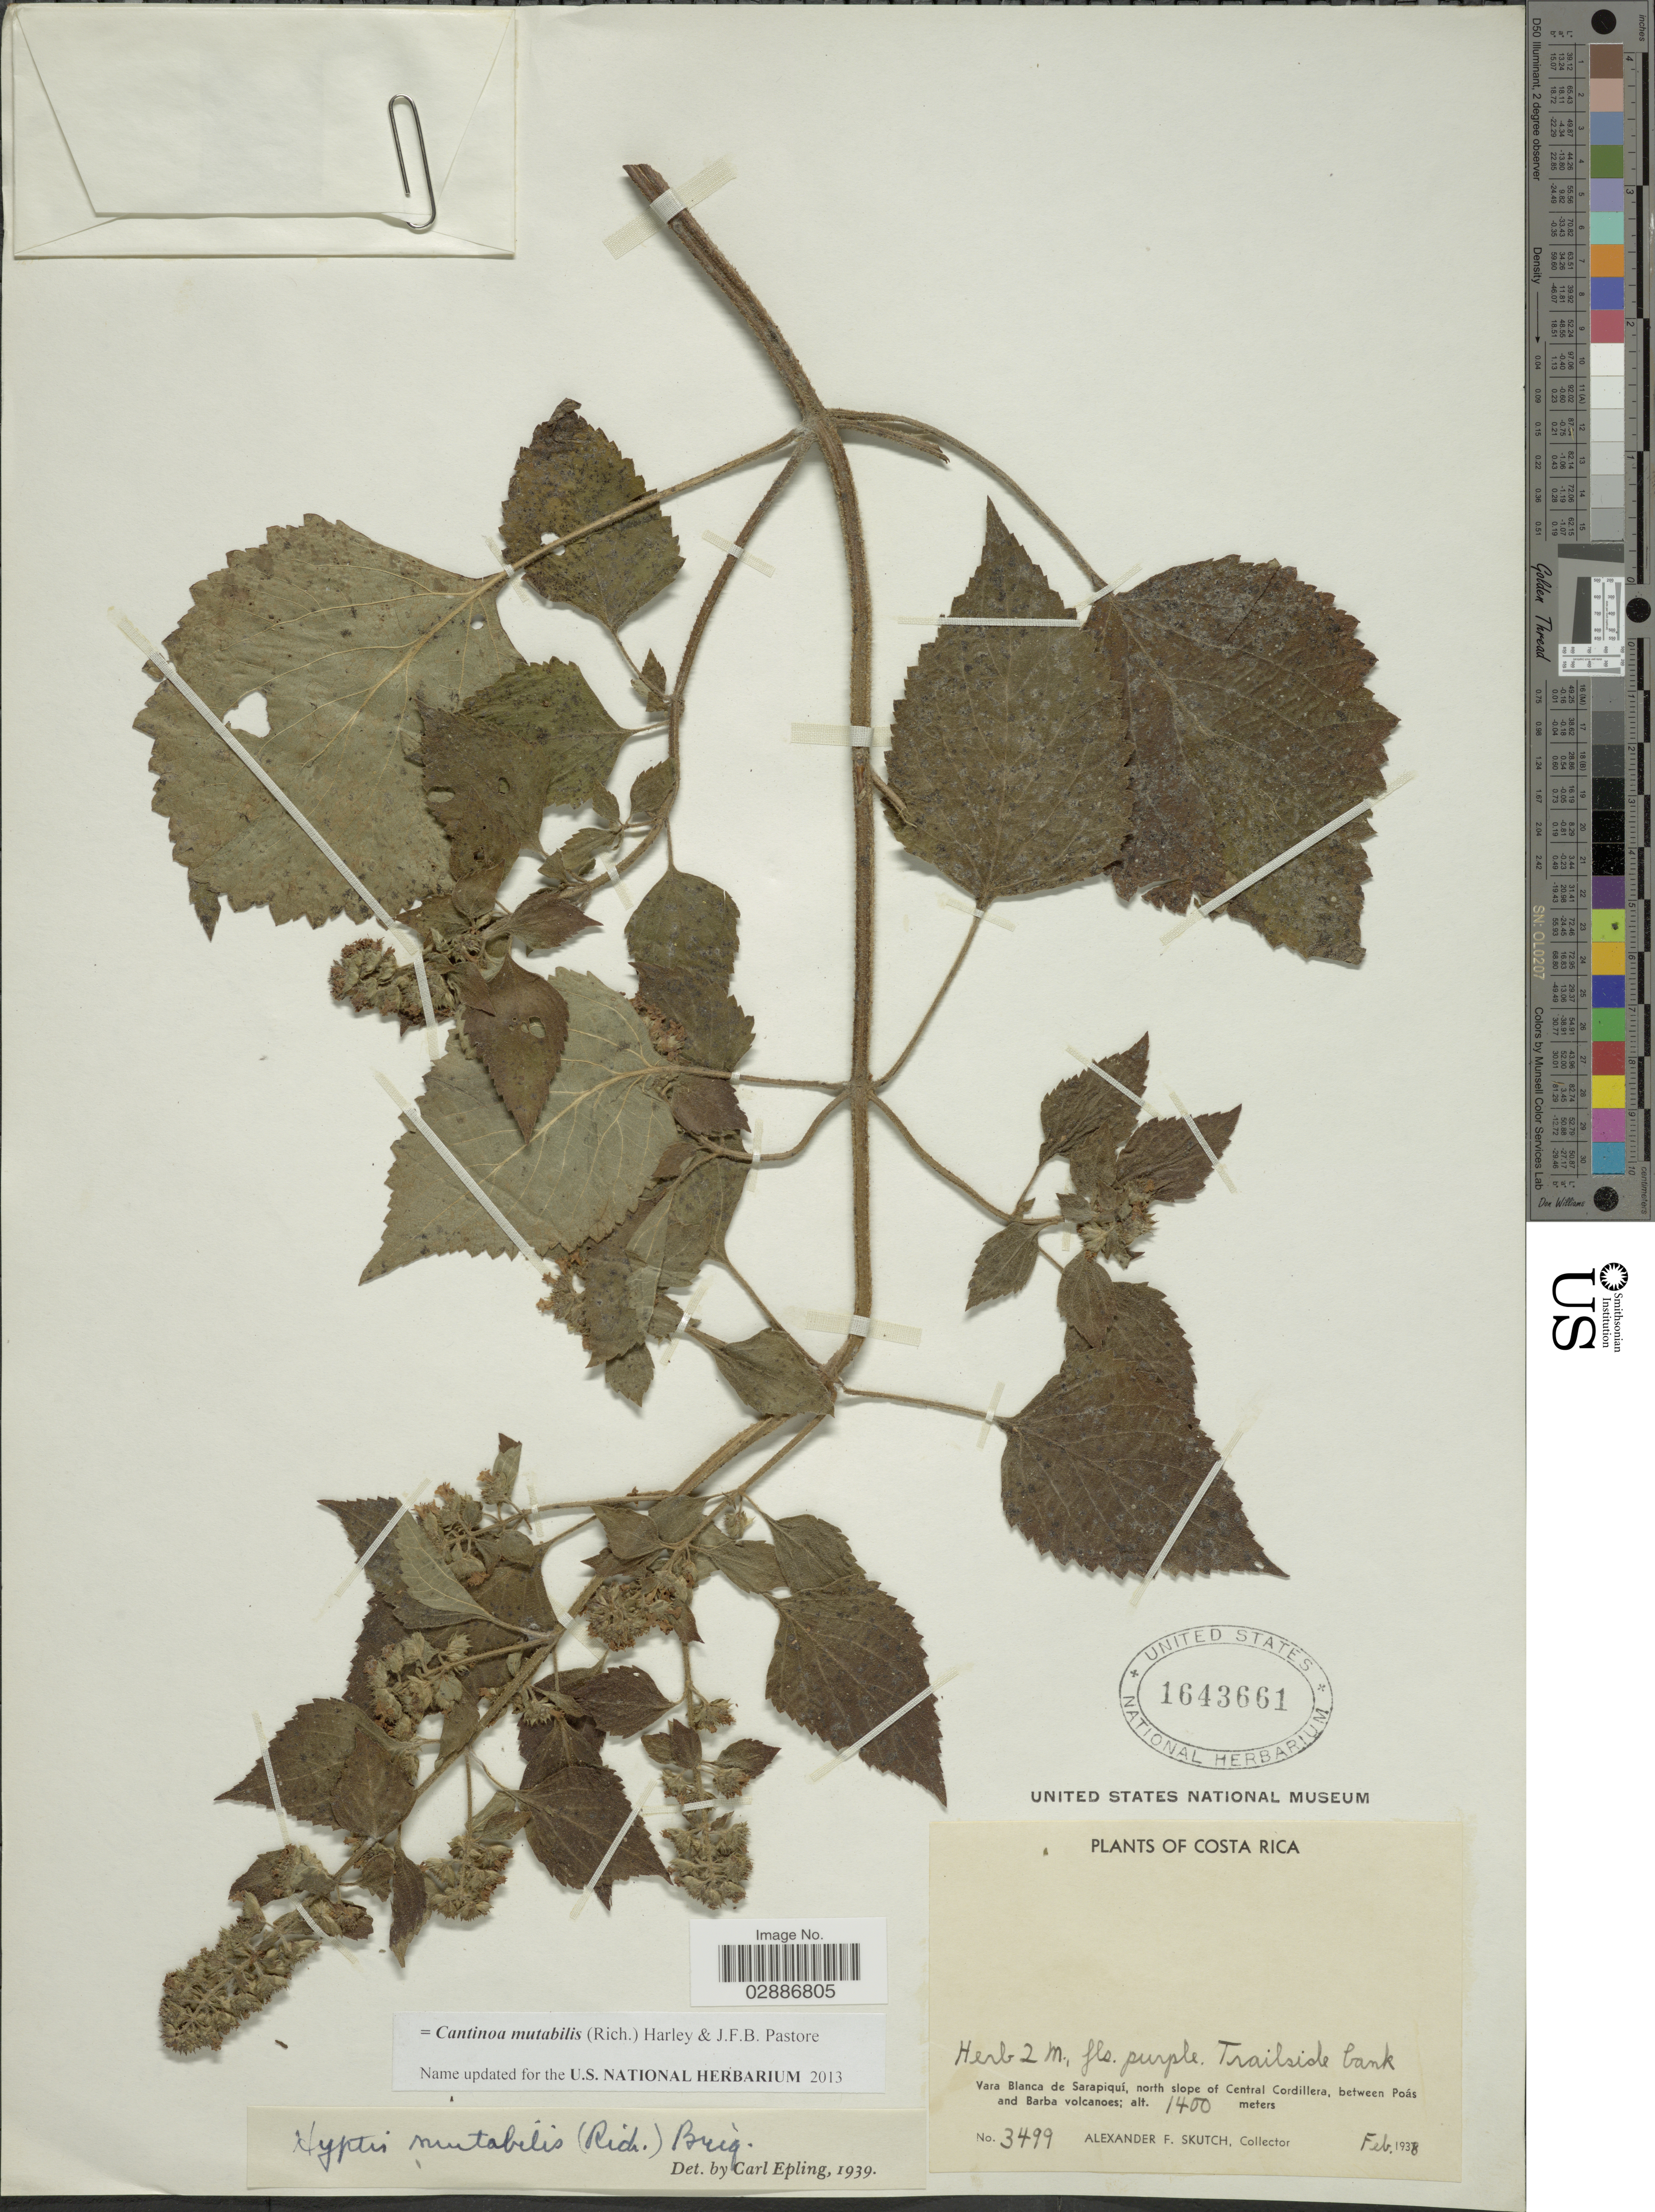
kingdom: Plantae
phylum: Tracheophyta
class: Magnoliopsida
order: Lamiales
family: Lamiaceae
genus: Cantinoa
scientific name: Cantinoa mutabilis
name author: (Rich.) Harley & J.F.B. Pastore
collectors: A. F. Skutch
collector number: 3499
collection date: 1938-02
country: Costa Rica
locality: Vara Blanca de Sarapiquí, north slope of Central Cordillera, between Poás and Barba volcanoes.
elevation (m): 1400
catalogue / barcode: US 1643661